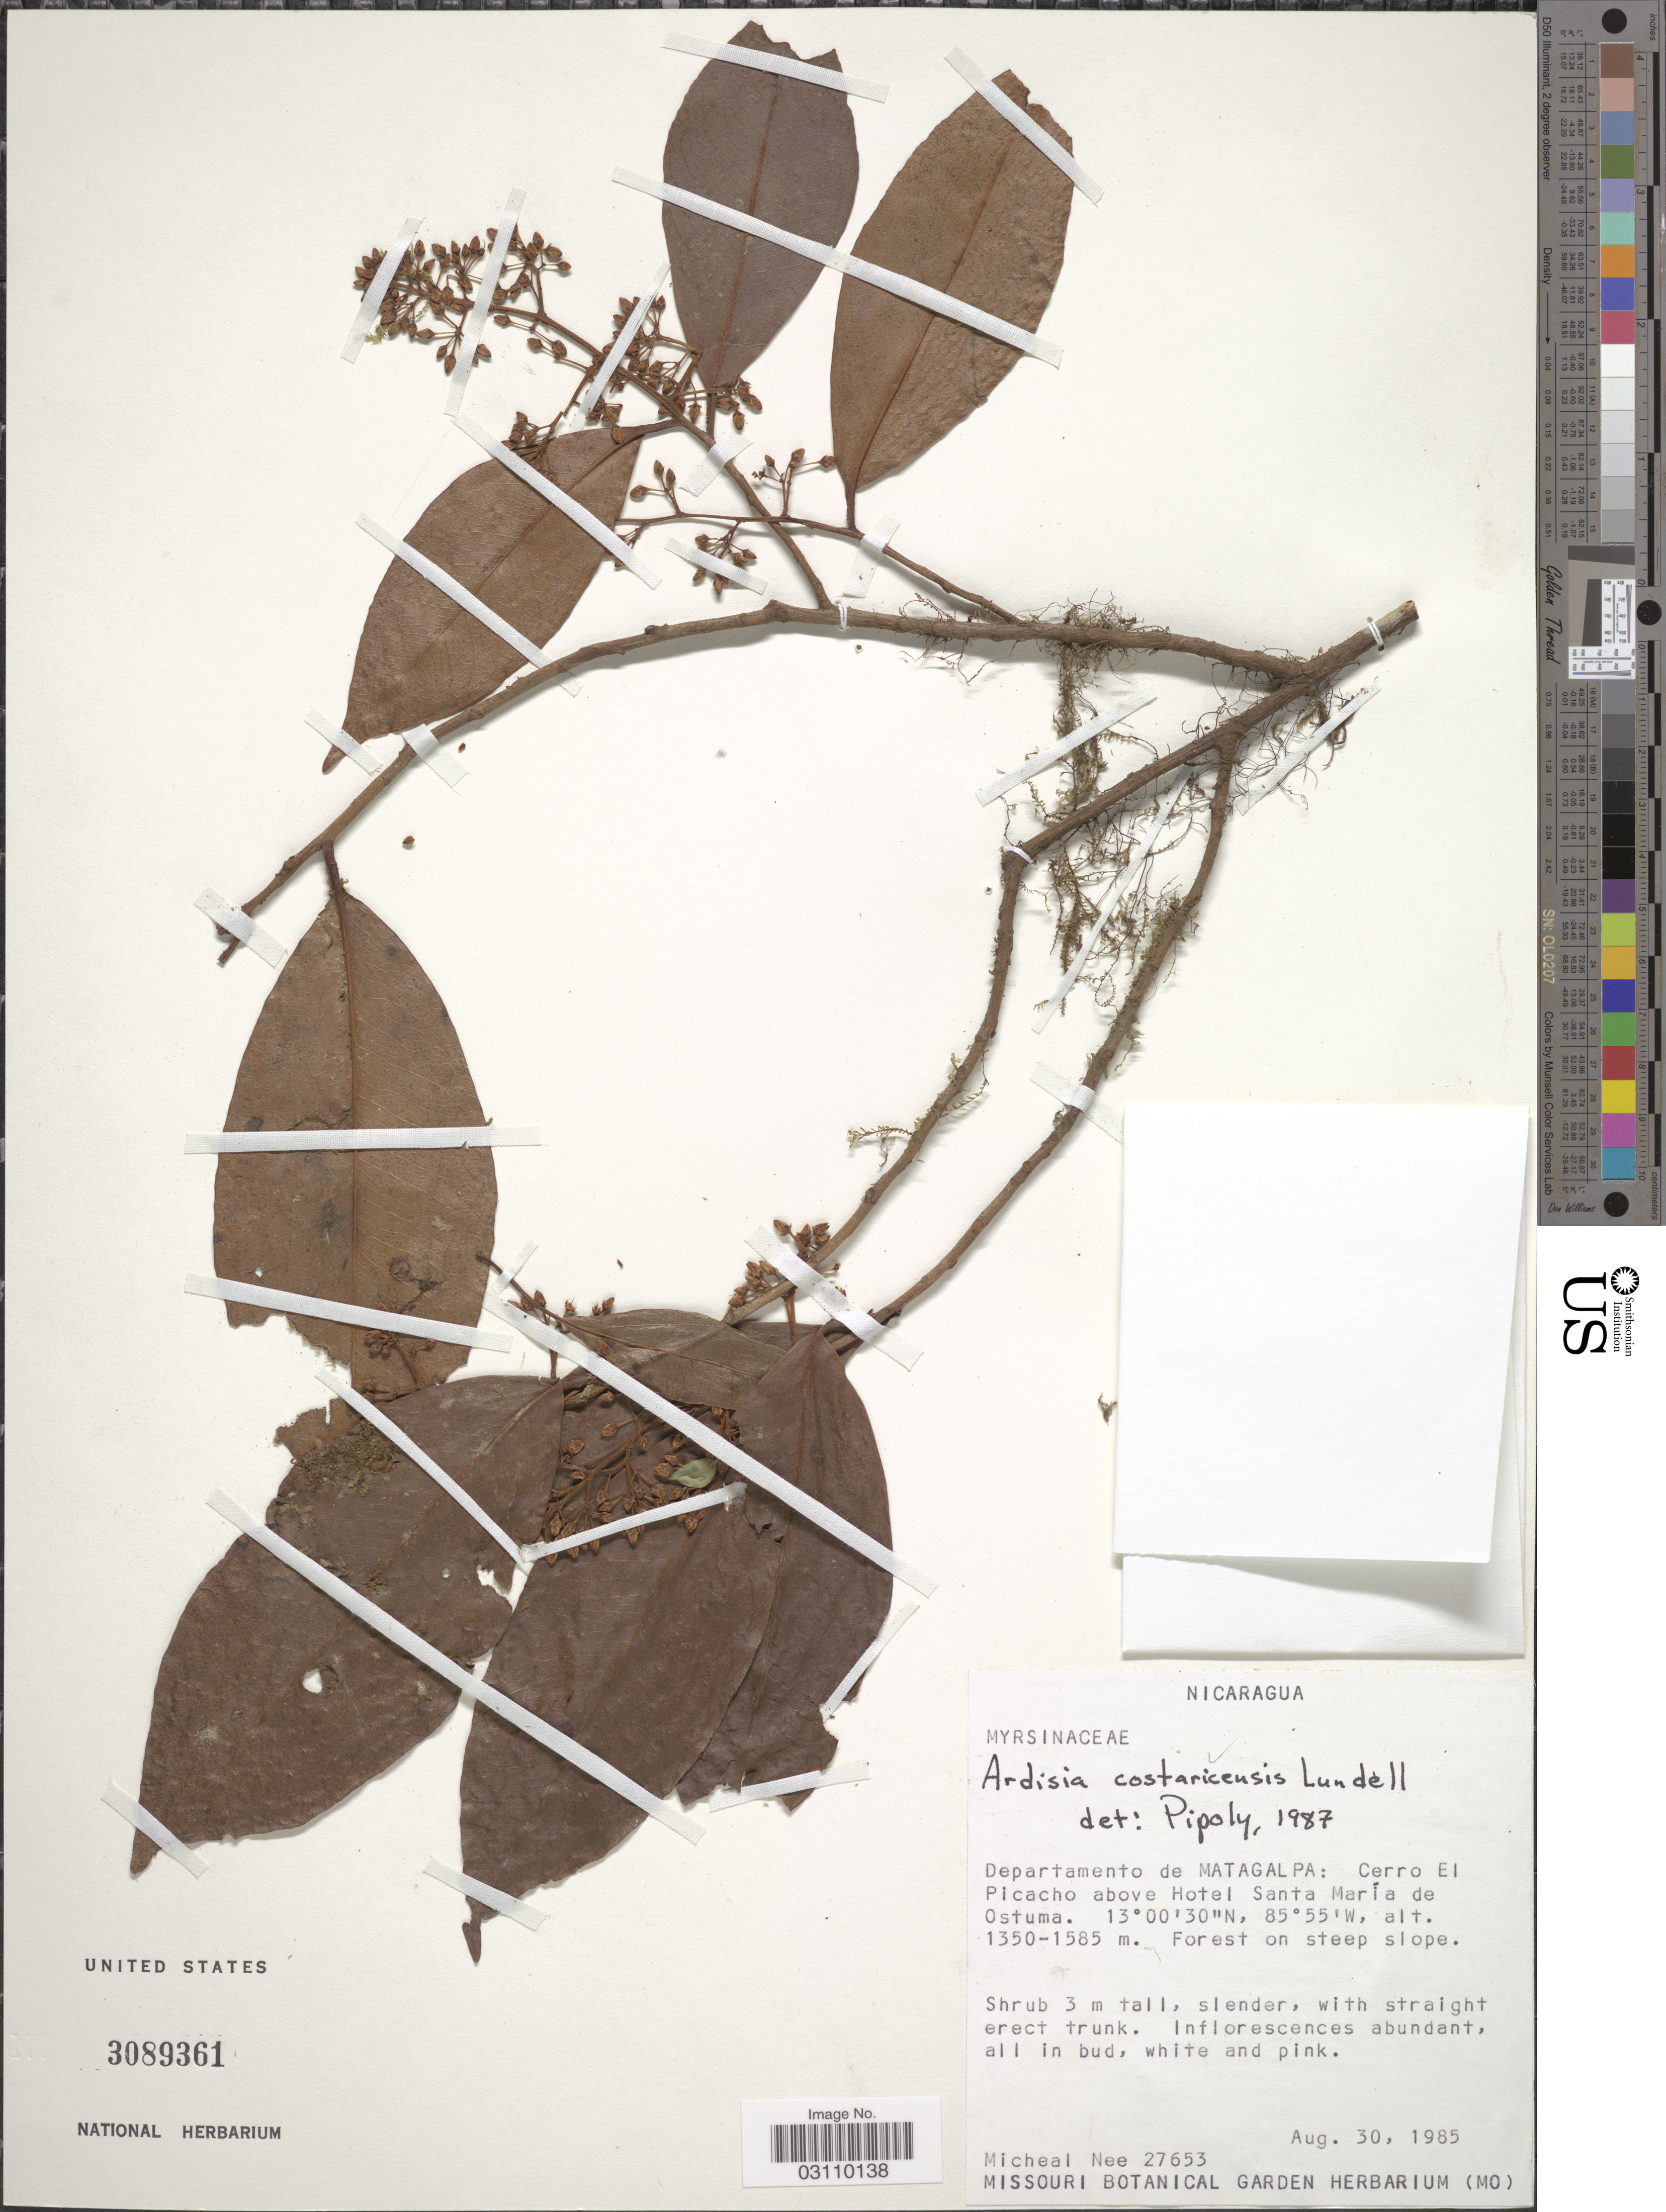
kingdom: Plantae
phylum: Tracheophyta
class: Magnoliopsida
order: Ericales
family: Primulaceae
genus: Ardisia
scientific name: Ardisia costaricensis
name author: Lundell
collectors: M. Nee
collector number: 27653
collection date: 1985-08-30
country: Nicaragua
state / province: Matagalpa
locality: Departamento de Matagalpa: Cerro El Picacho above Hotel Santa María de Ostuma.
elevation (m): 1350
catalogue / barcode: US 3089361